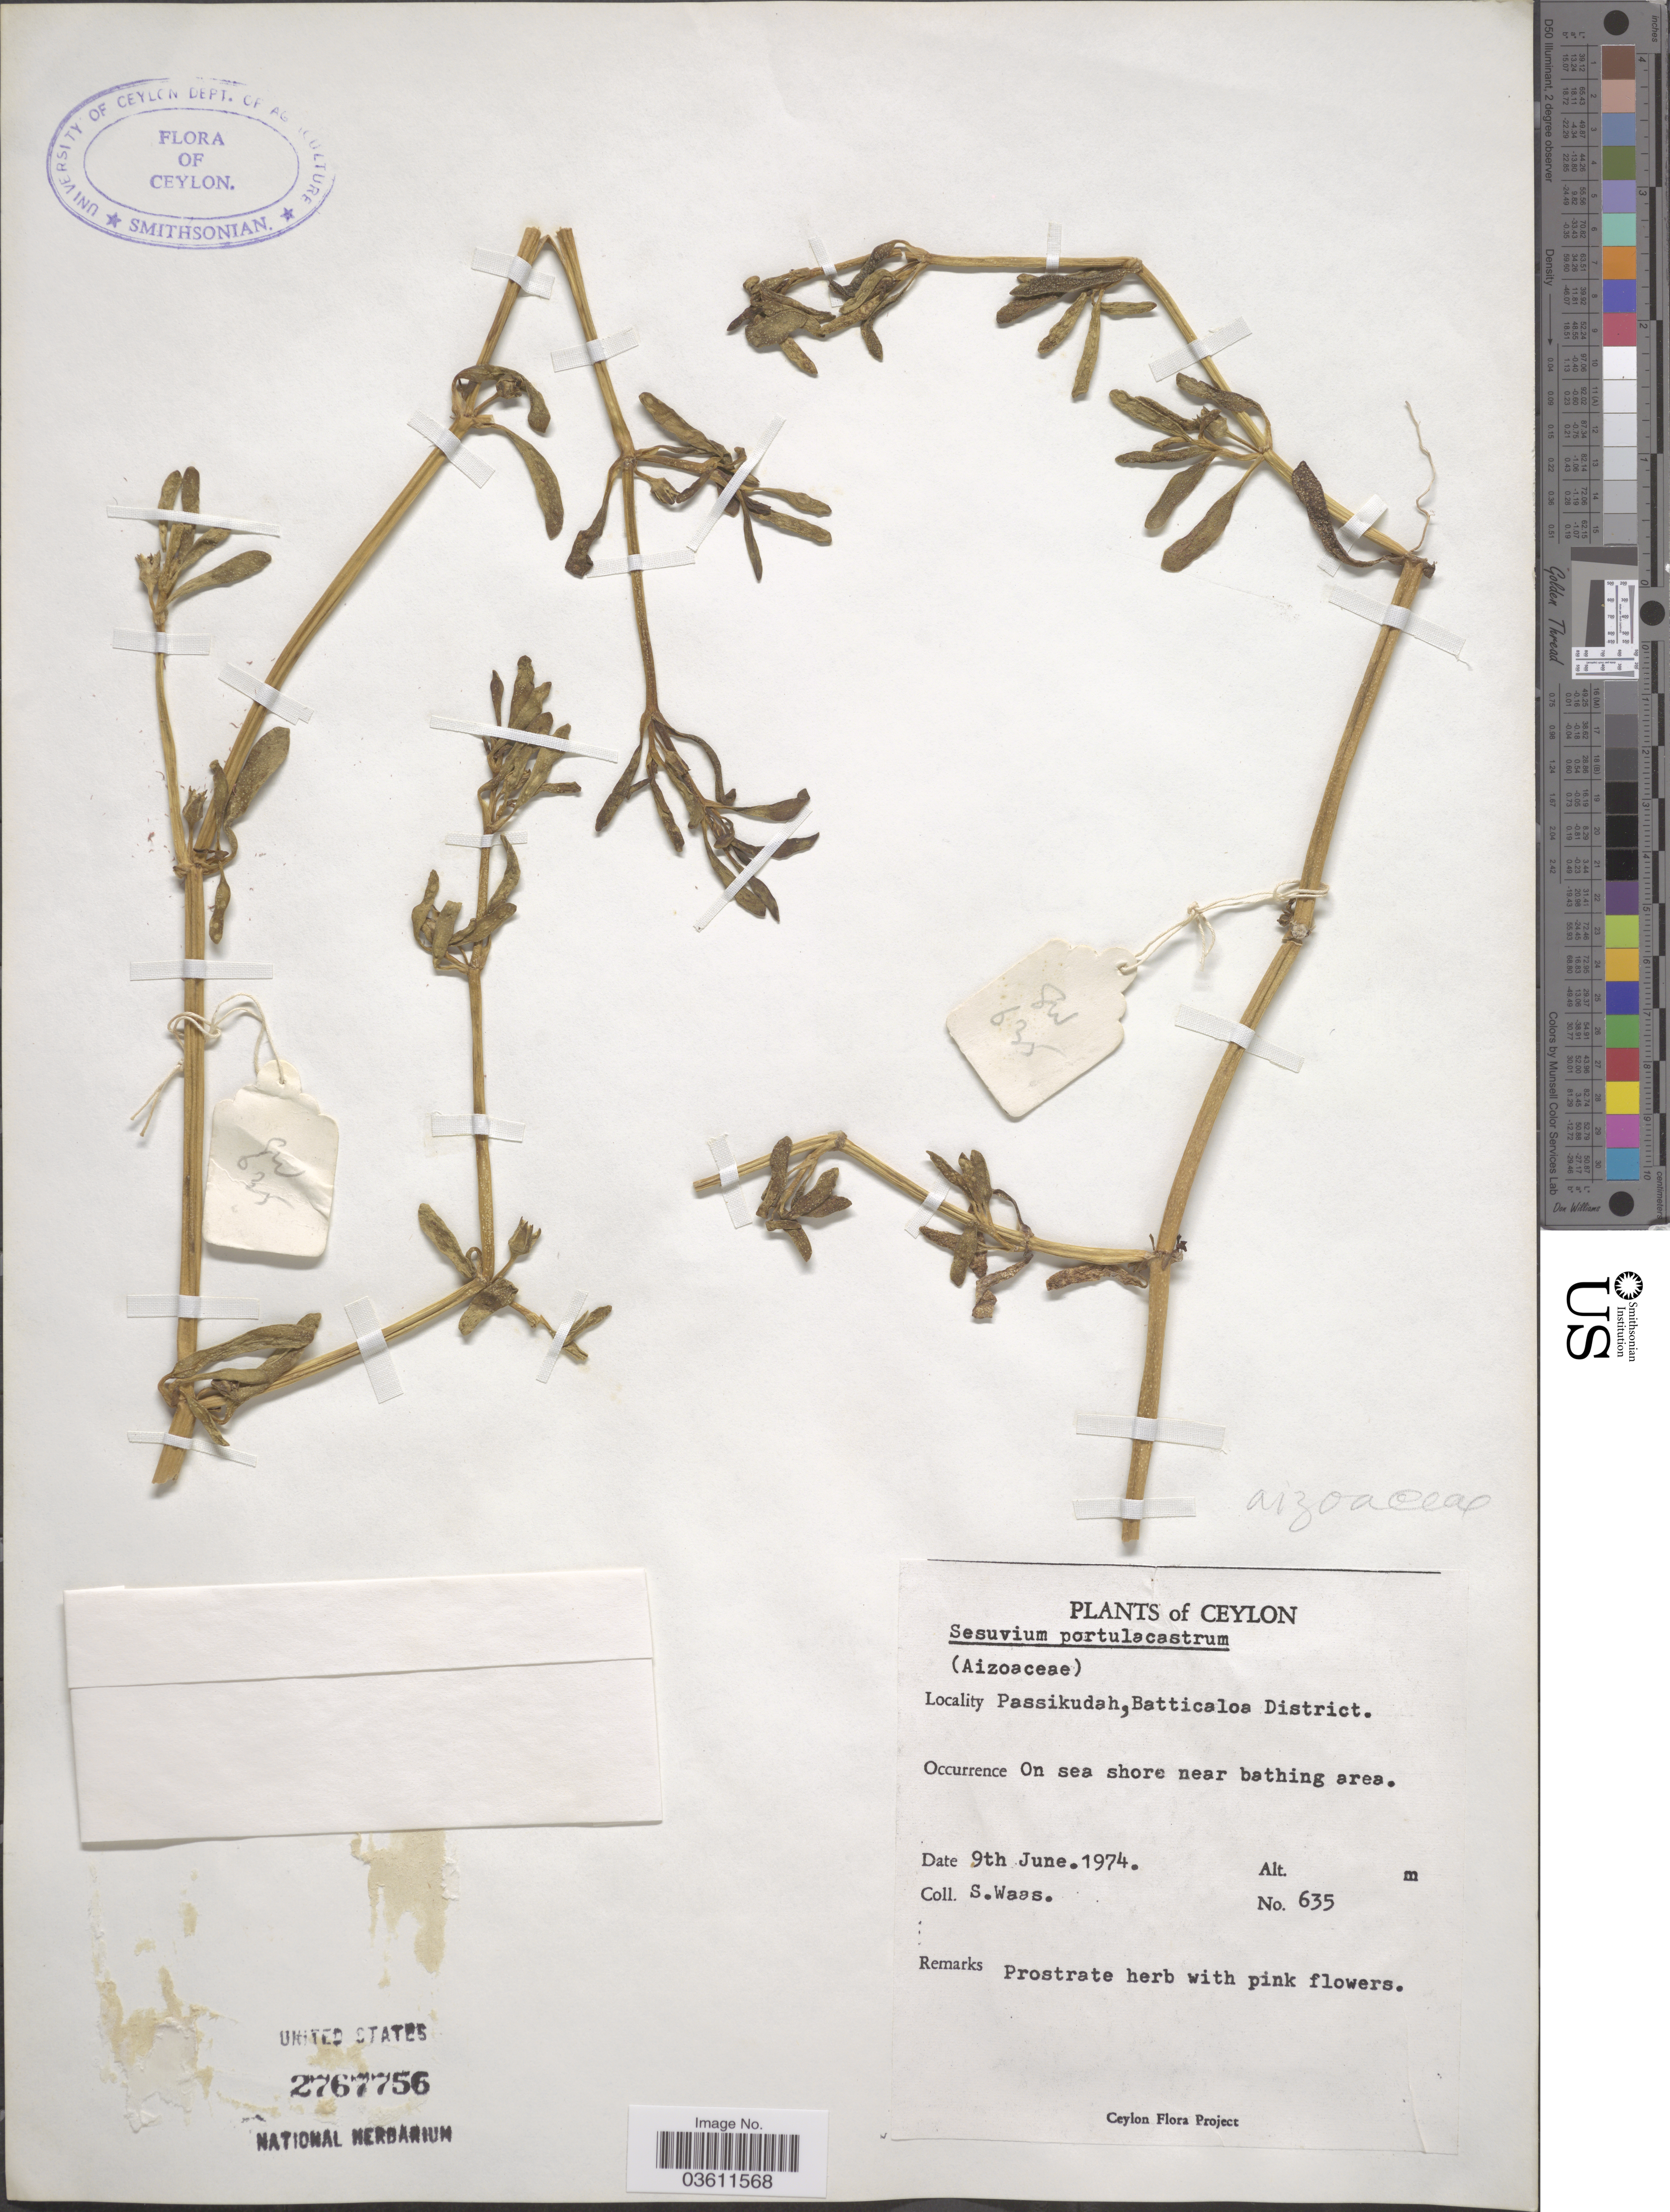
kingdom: Plantae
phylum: Tracheophyta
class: Magnoliopsida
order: Caryophyllales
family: Aizoaceae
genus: Sesuvium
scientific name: Sesuvium portulacastrum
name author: (L.) L.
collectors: S. Waas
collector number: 635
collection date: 1974-06-09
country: Sri Lanka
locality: Ceylon. Passikudah, Batticaloa District.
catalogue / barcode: US 2767756